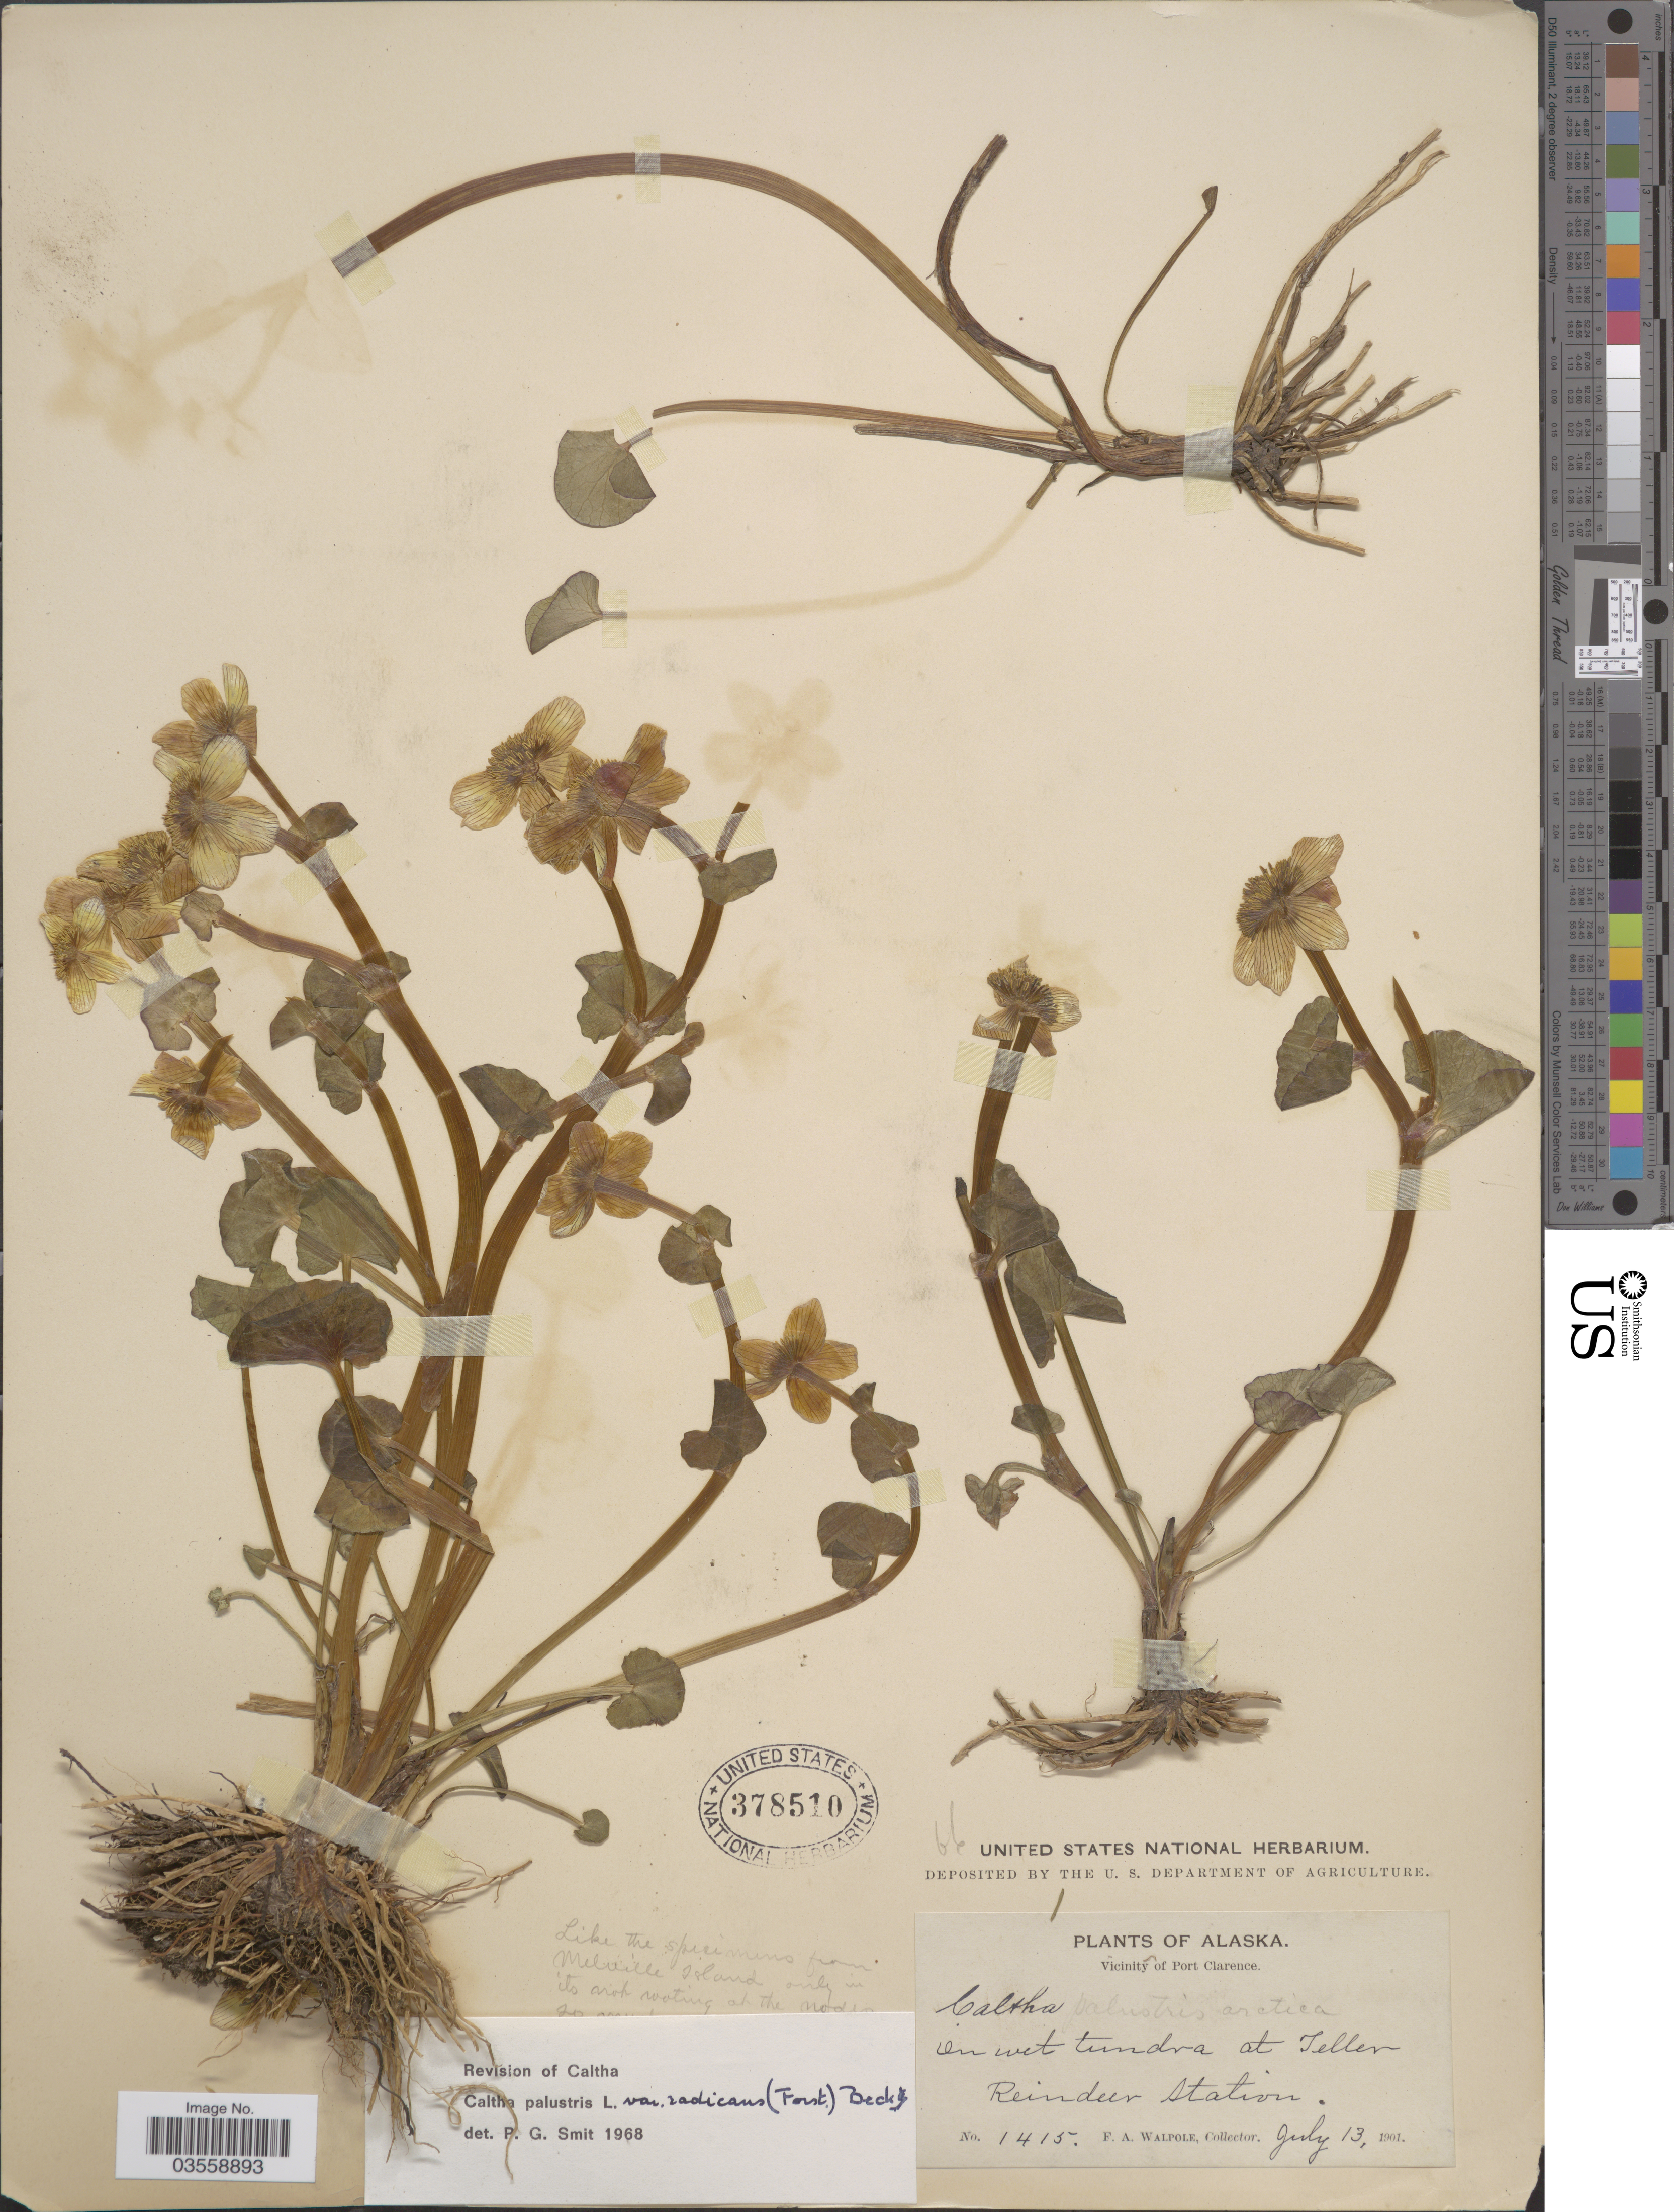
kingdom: Plantae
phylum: Tracheophyta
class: Magnoliopsida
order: Ranunculales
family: Ranunculaceae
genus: Caltha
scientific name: Caltha palustris var. radicans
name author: (T.F. Forst) Beck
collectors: F. Walpole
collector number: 1415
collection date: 1901-07-13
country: United States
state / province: Alaska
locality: Vicinity of Port Clarence. Teller Reindeer Station.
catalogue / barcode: US 378510